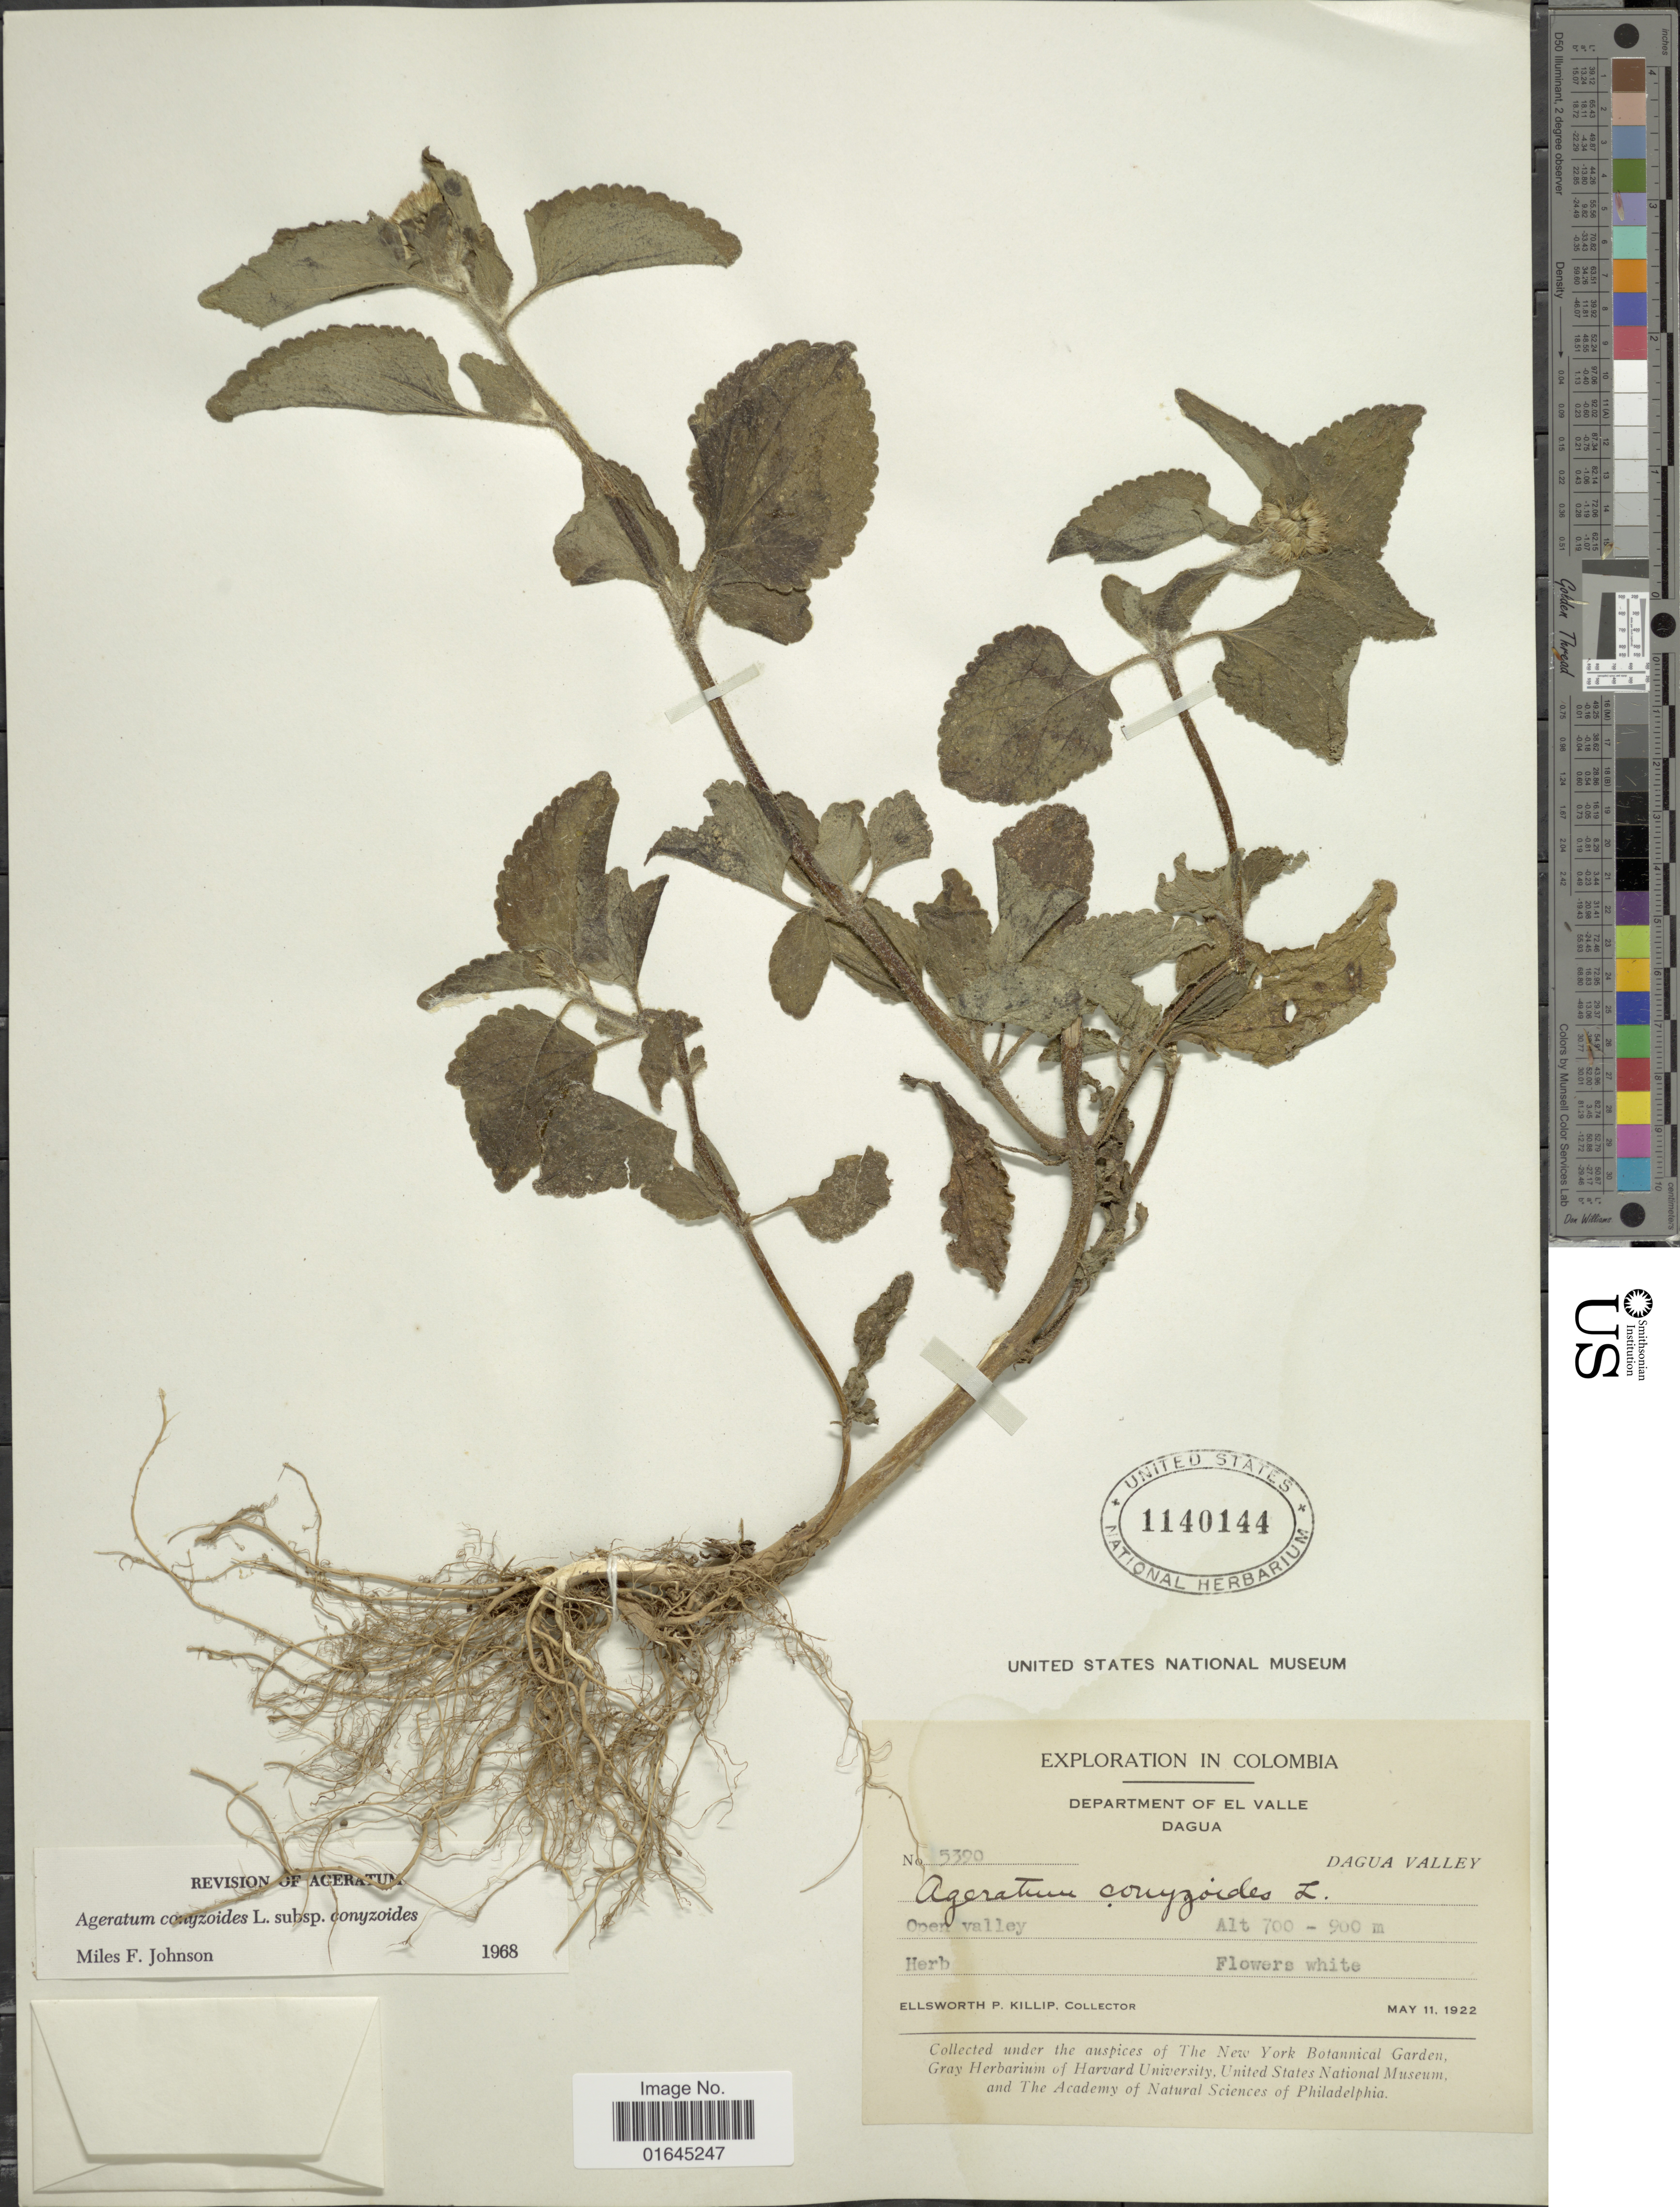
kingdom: Plantae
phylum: Tracheophyta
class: Magnoliopsida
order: Asterales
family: Asteraceae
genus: Ageratum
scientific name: Ageratum conyzoides subsp. conyzoides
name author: L.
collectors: E. P. Killip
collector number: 5390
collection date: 1922-05-11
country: Colombia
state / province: Valle del Cauca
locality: Department of El Valle, Dagua, Dagua Valley.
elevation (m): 700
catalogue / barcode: US 1140144